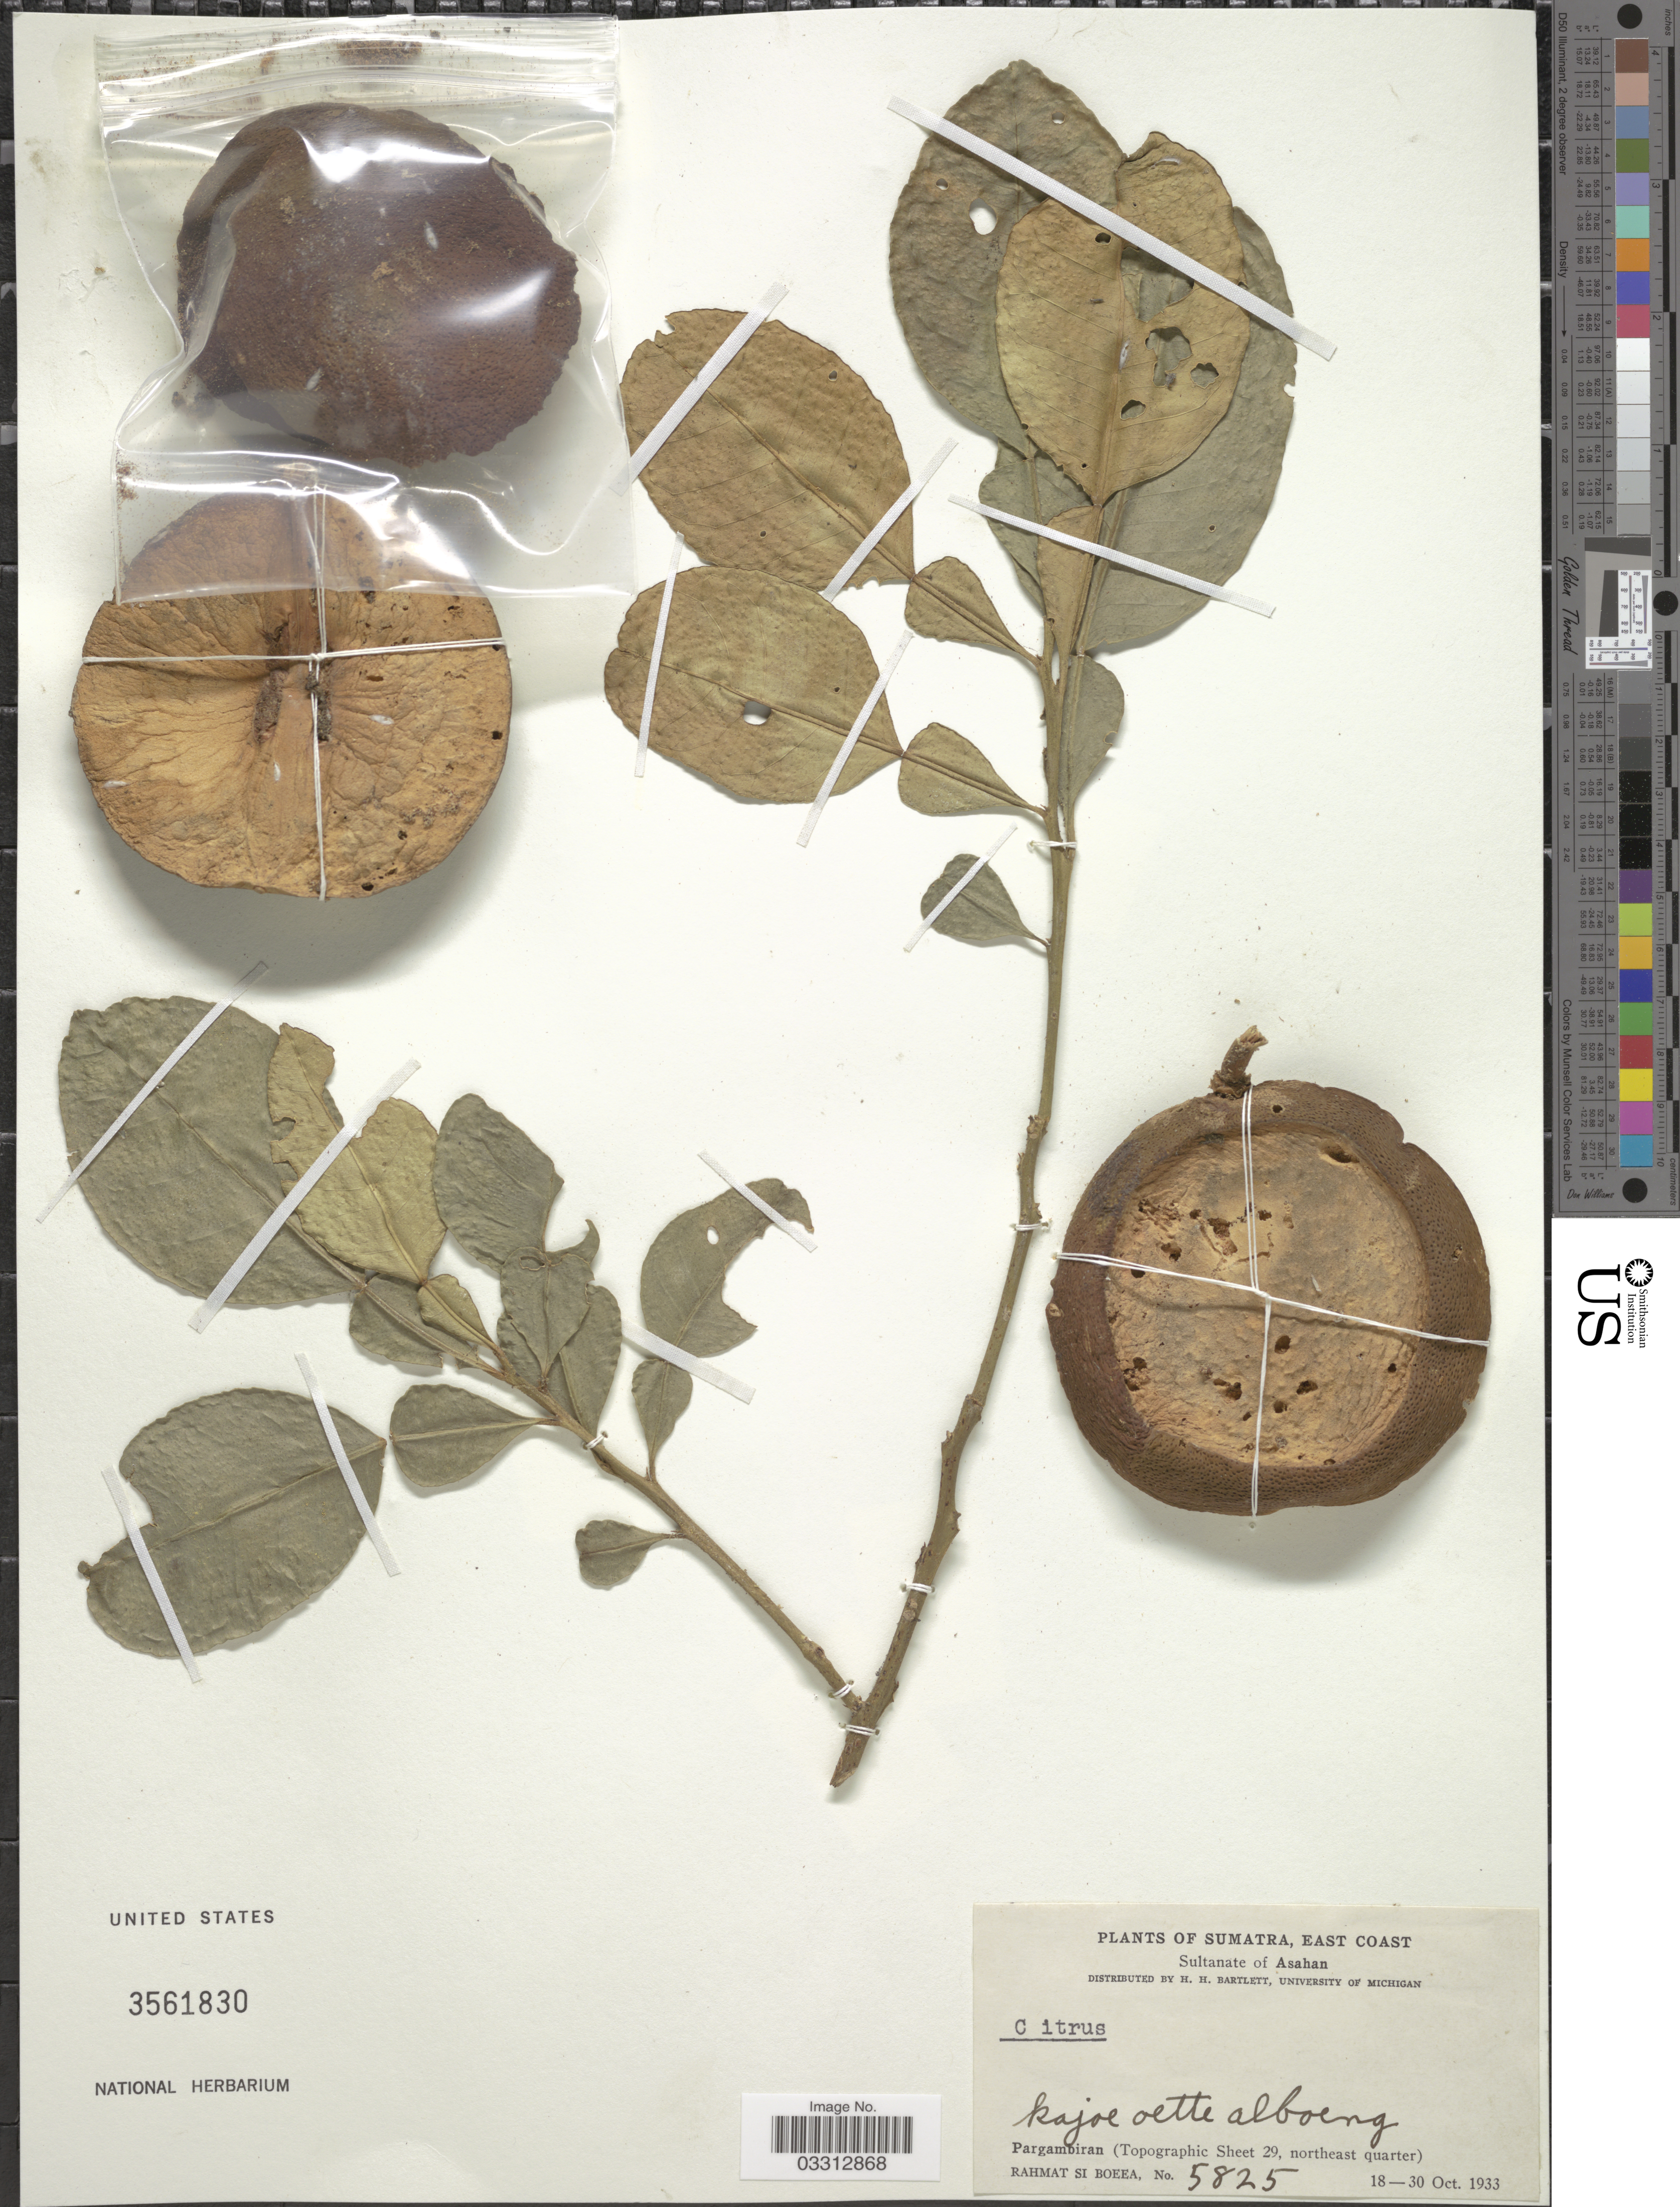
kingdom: Plantae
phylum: Tracheophyta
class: Magnoliopsida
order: Sapindales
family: Rutaceae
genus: Citrus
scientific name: Citrus sp.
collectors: Rahmat Si Boeea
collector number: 5825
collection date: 1933-10-18/1933-10-30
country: Indonesia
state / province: Sumatra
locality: East Coast. Sultanate of Asahan. Pargambiran (Topographic Sheet 29, northeast quarter).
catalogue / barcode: US 3561830